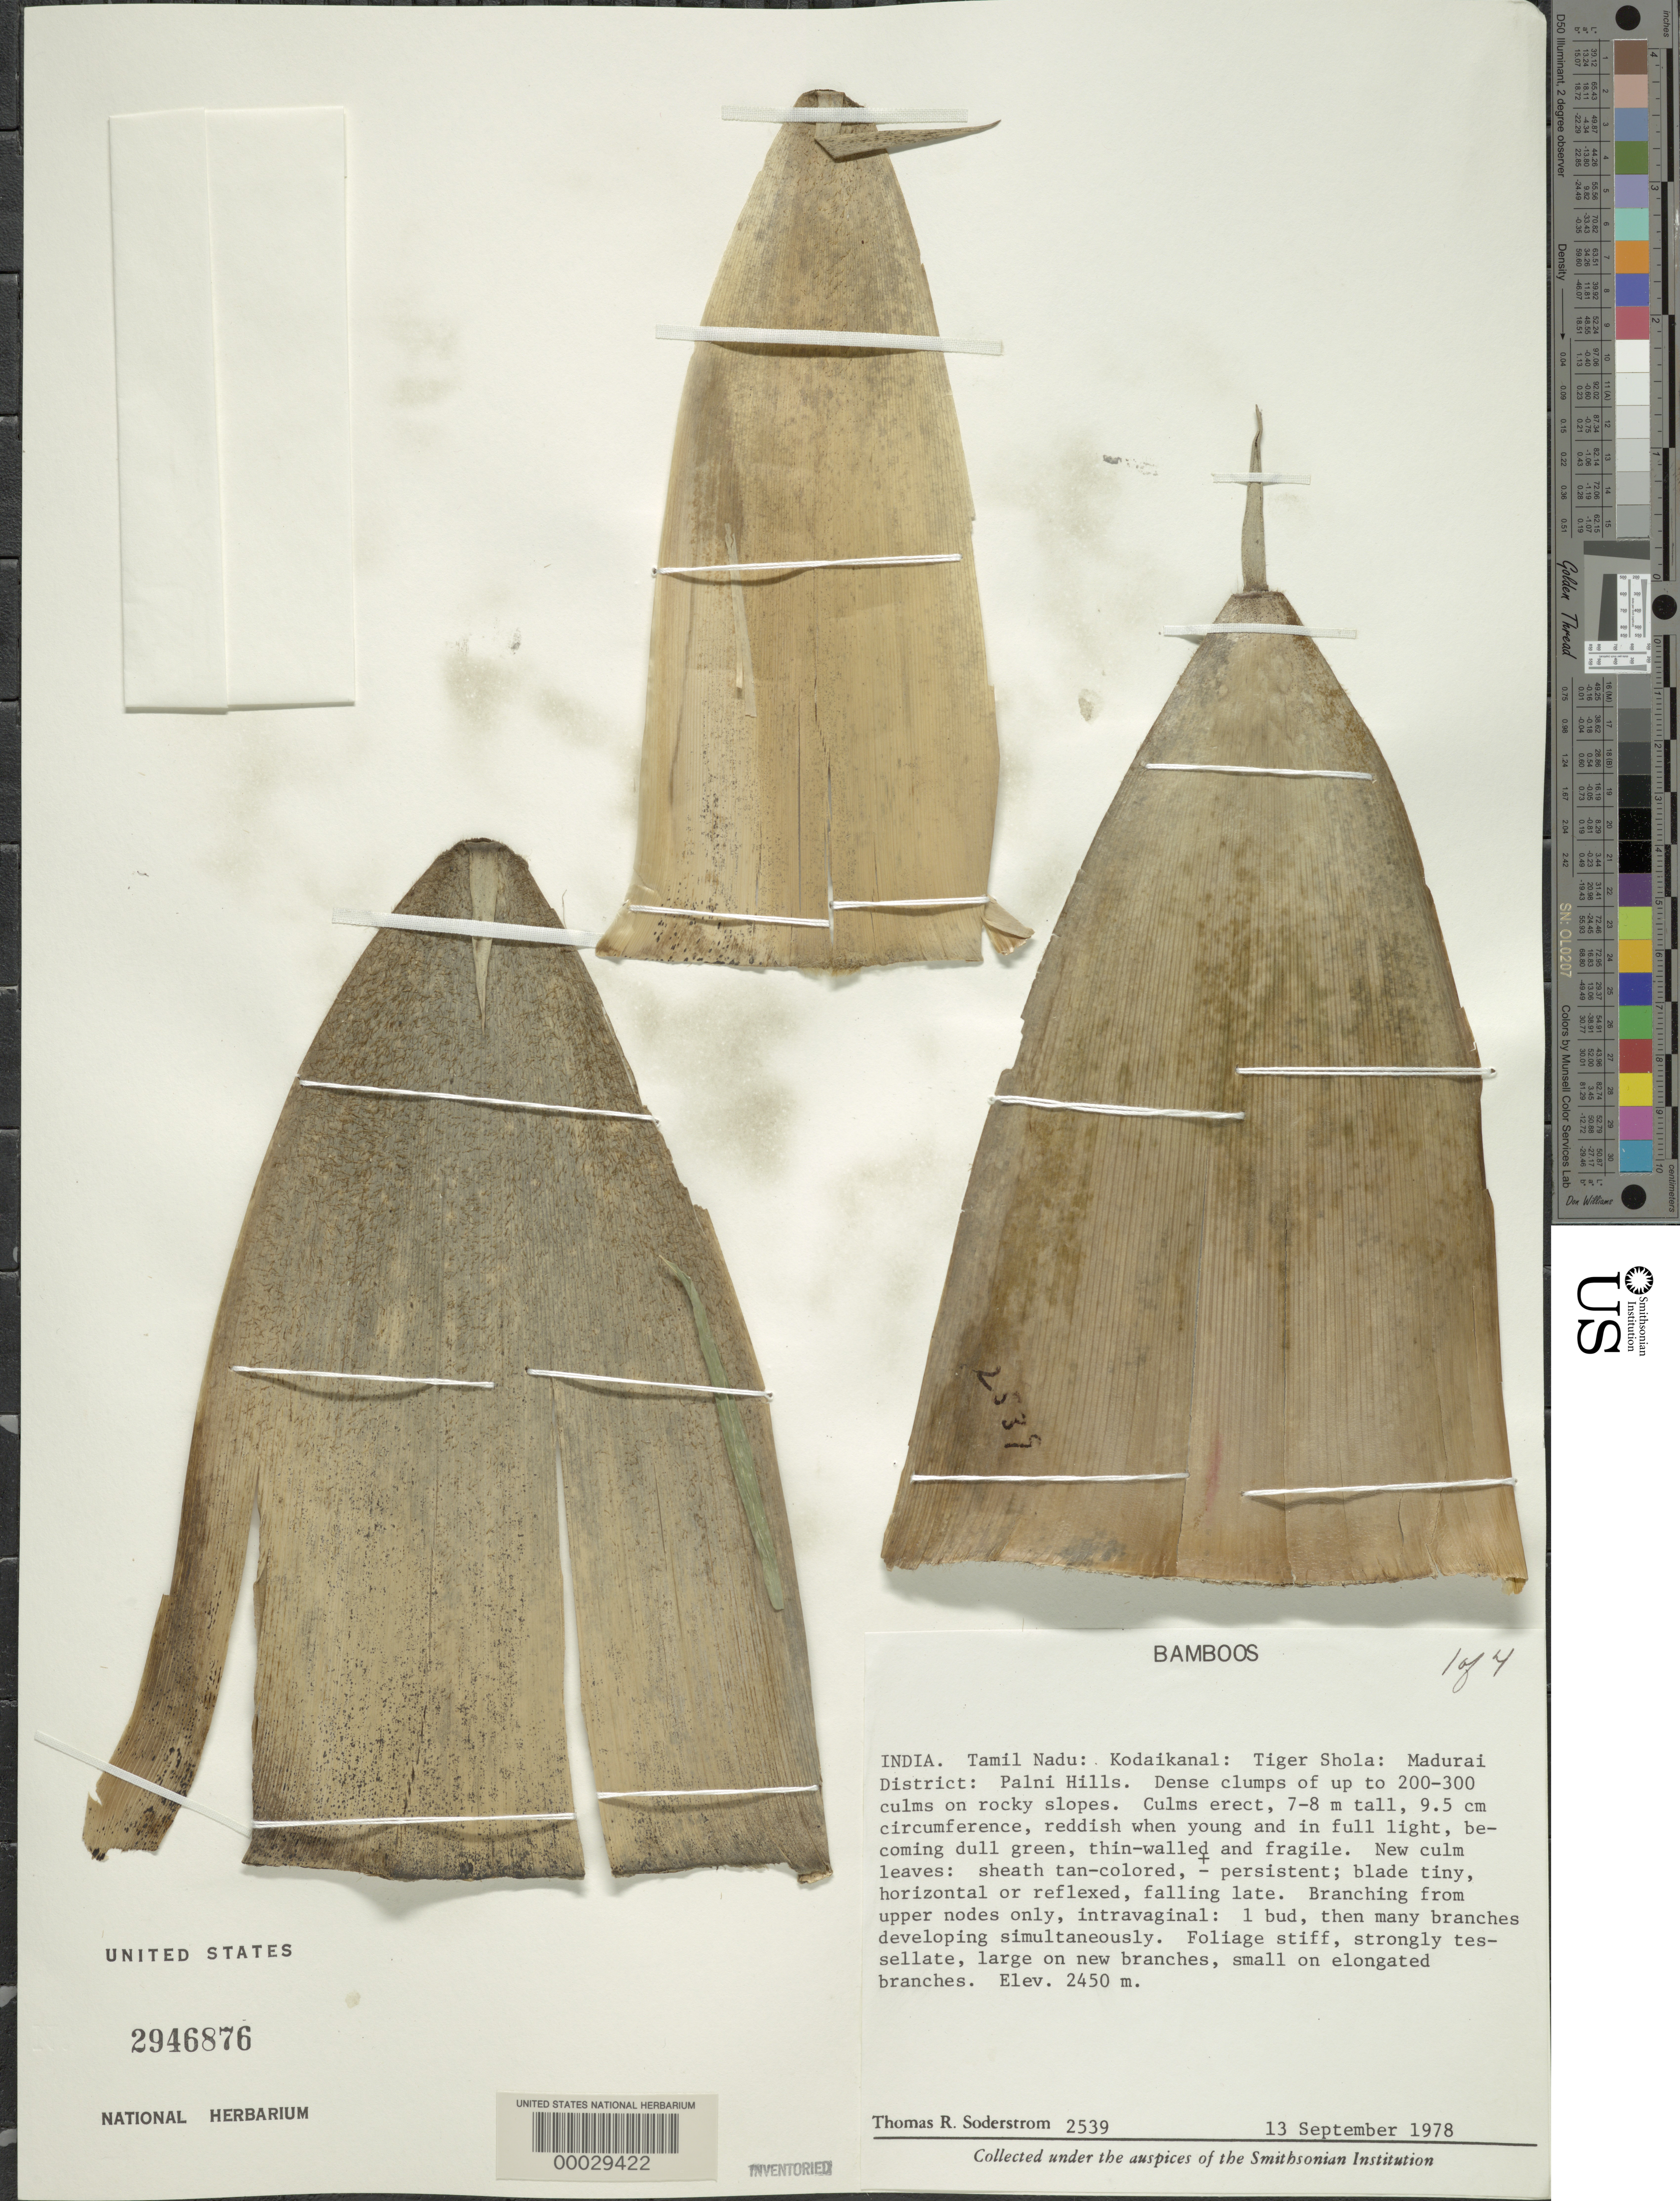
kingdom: Plantae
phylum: Tracheophyta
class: Liliopsida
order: Poales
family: Poaceae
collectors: T. R. Soderstrom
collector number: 2539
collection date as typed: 13 Sep 1978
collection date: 1978-09-13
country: India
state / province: Tamil Nadu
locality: Kodaikanal: tiger shola: palni hills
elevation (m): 2450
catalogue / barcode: US 2946876